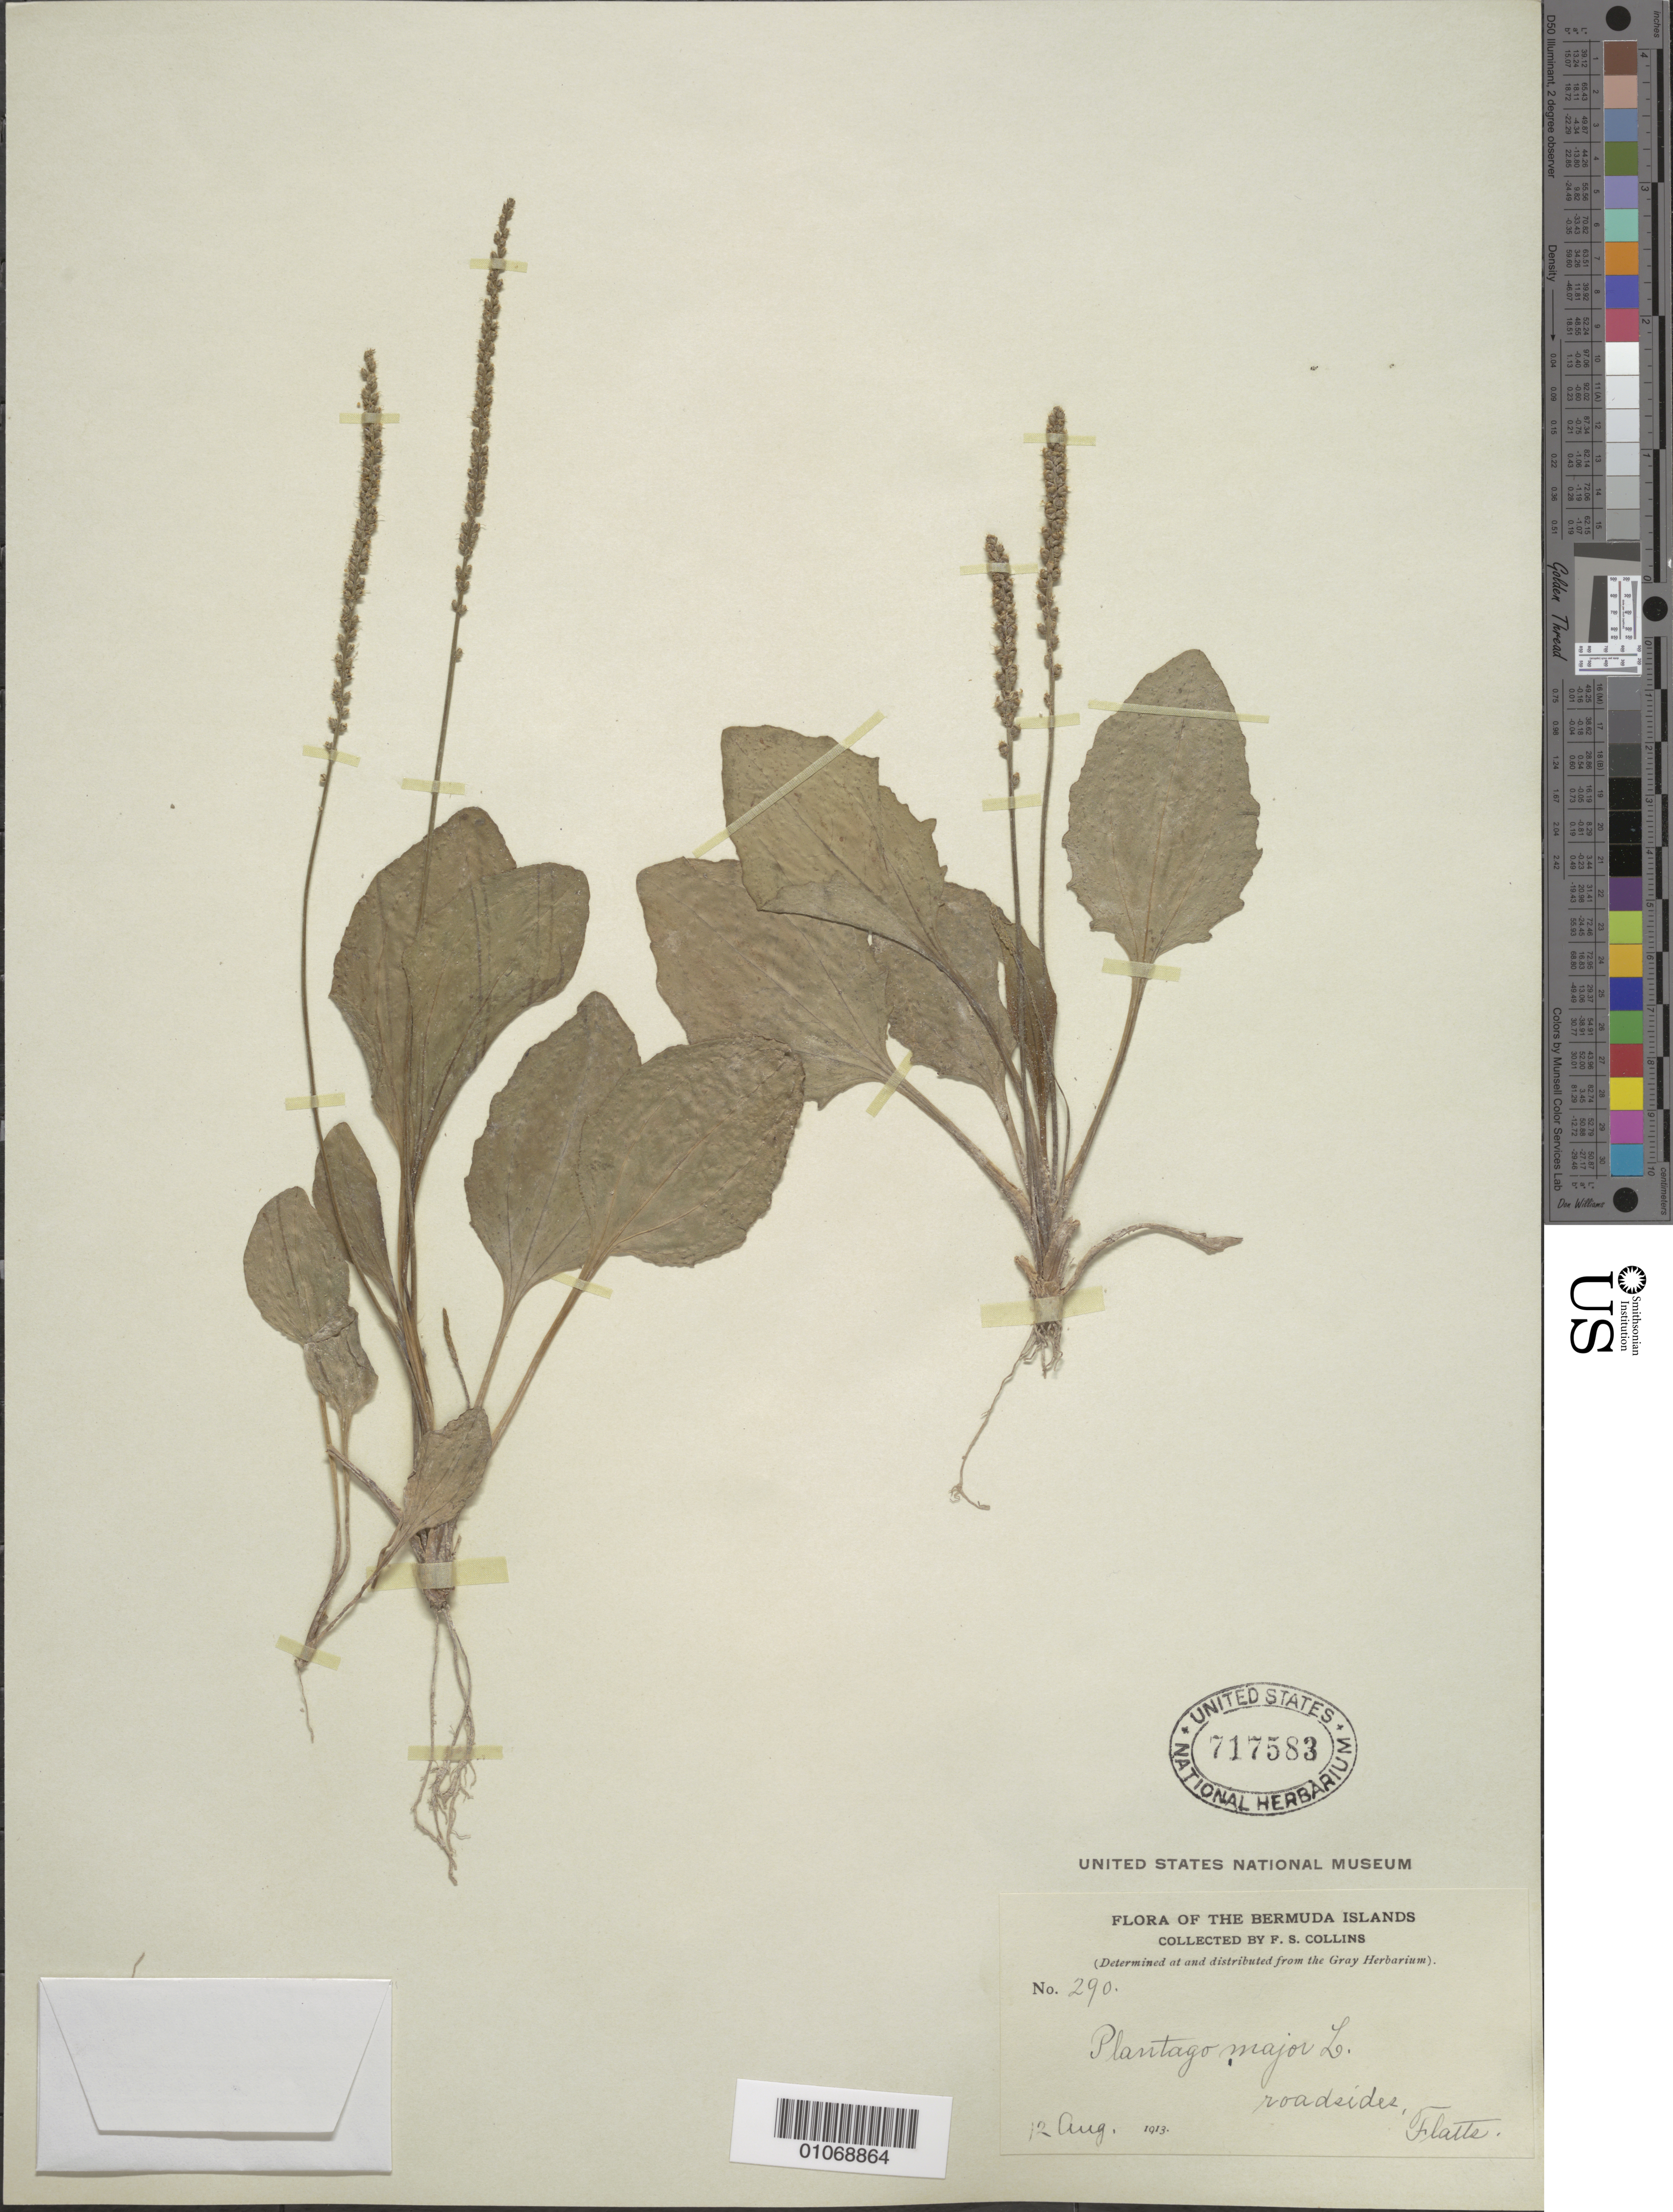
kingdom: Plantae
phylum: Tracheophyta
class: Magnoliopsida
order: Lamiales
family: Plantaginaceae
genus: Plantago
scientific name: Plantago major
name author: L.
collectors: F. Collins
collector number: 290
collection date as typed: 12 Aug 1913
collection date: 1913-08-12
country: Bermuda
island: Bermuda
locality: Roadsides, Flatts.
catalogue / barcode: US 717583